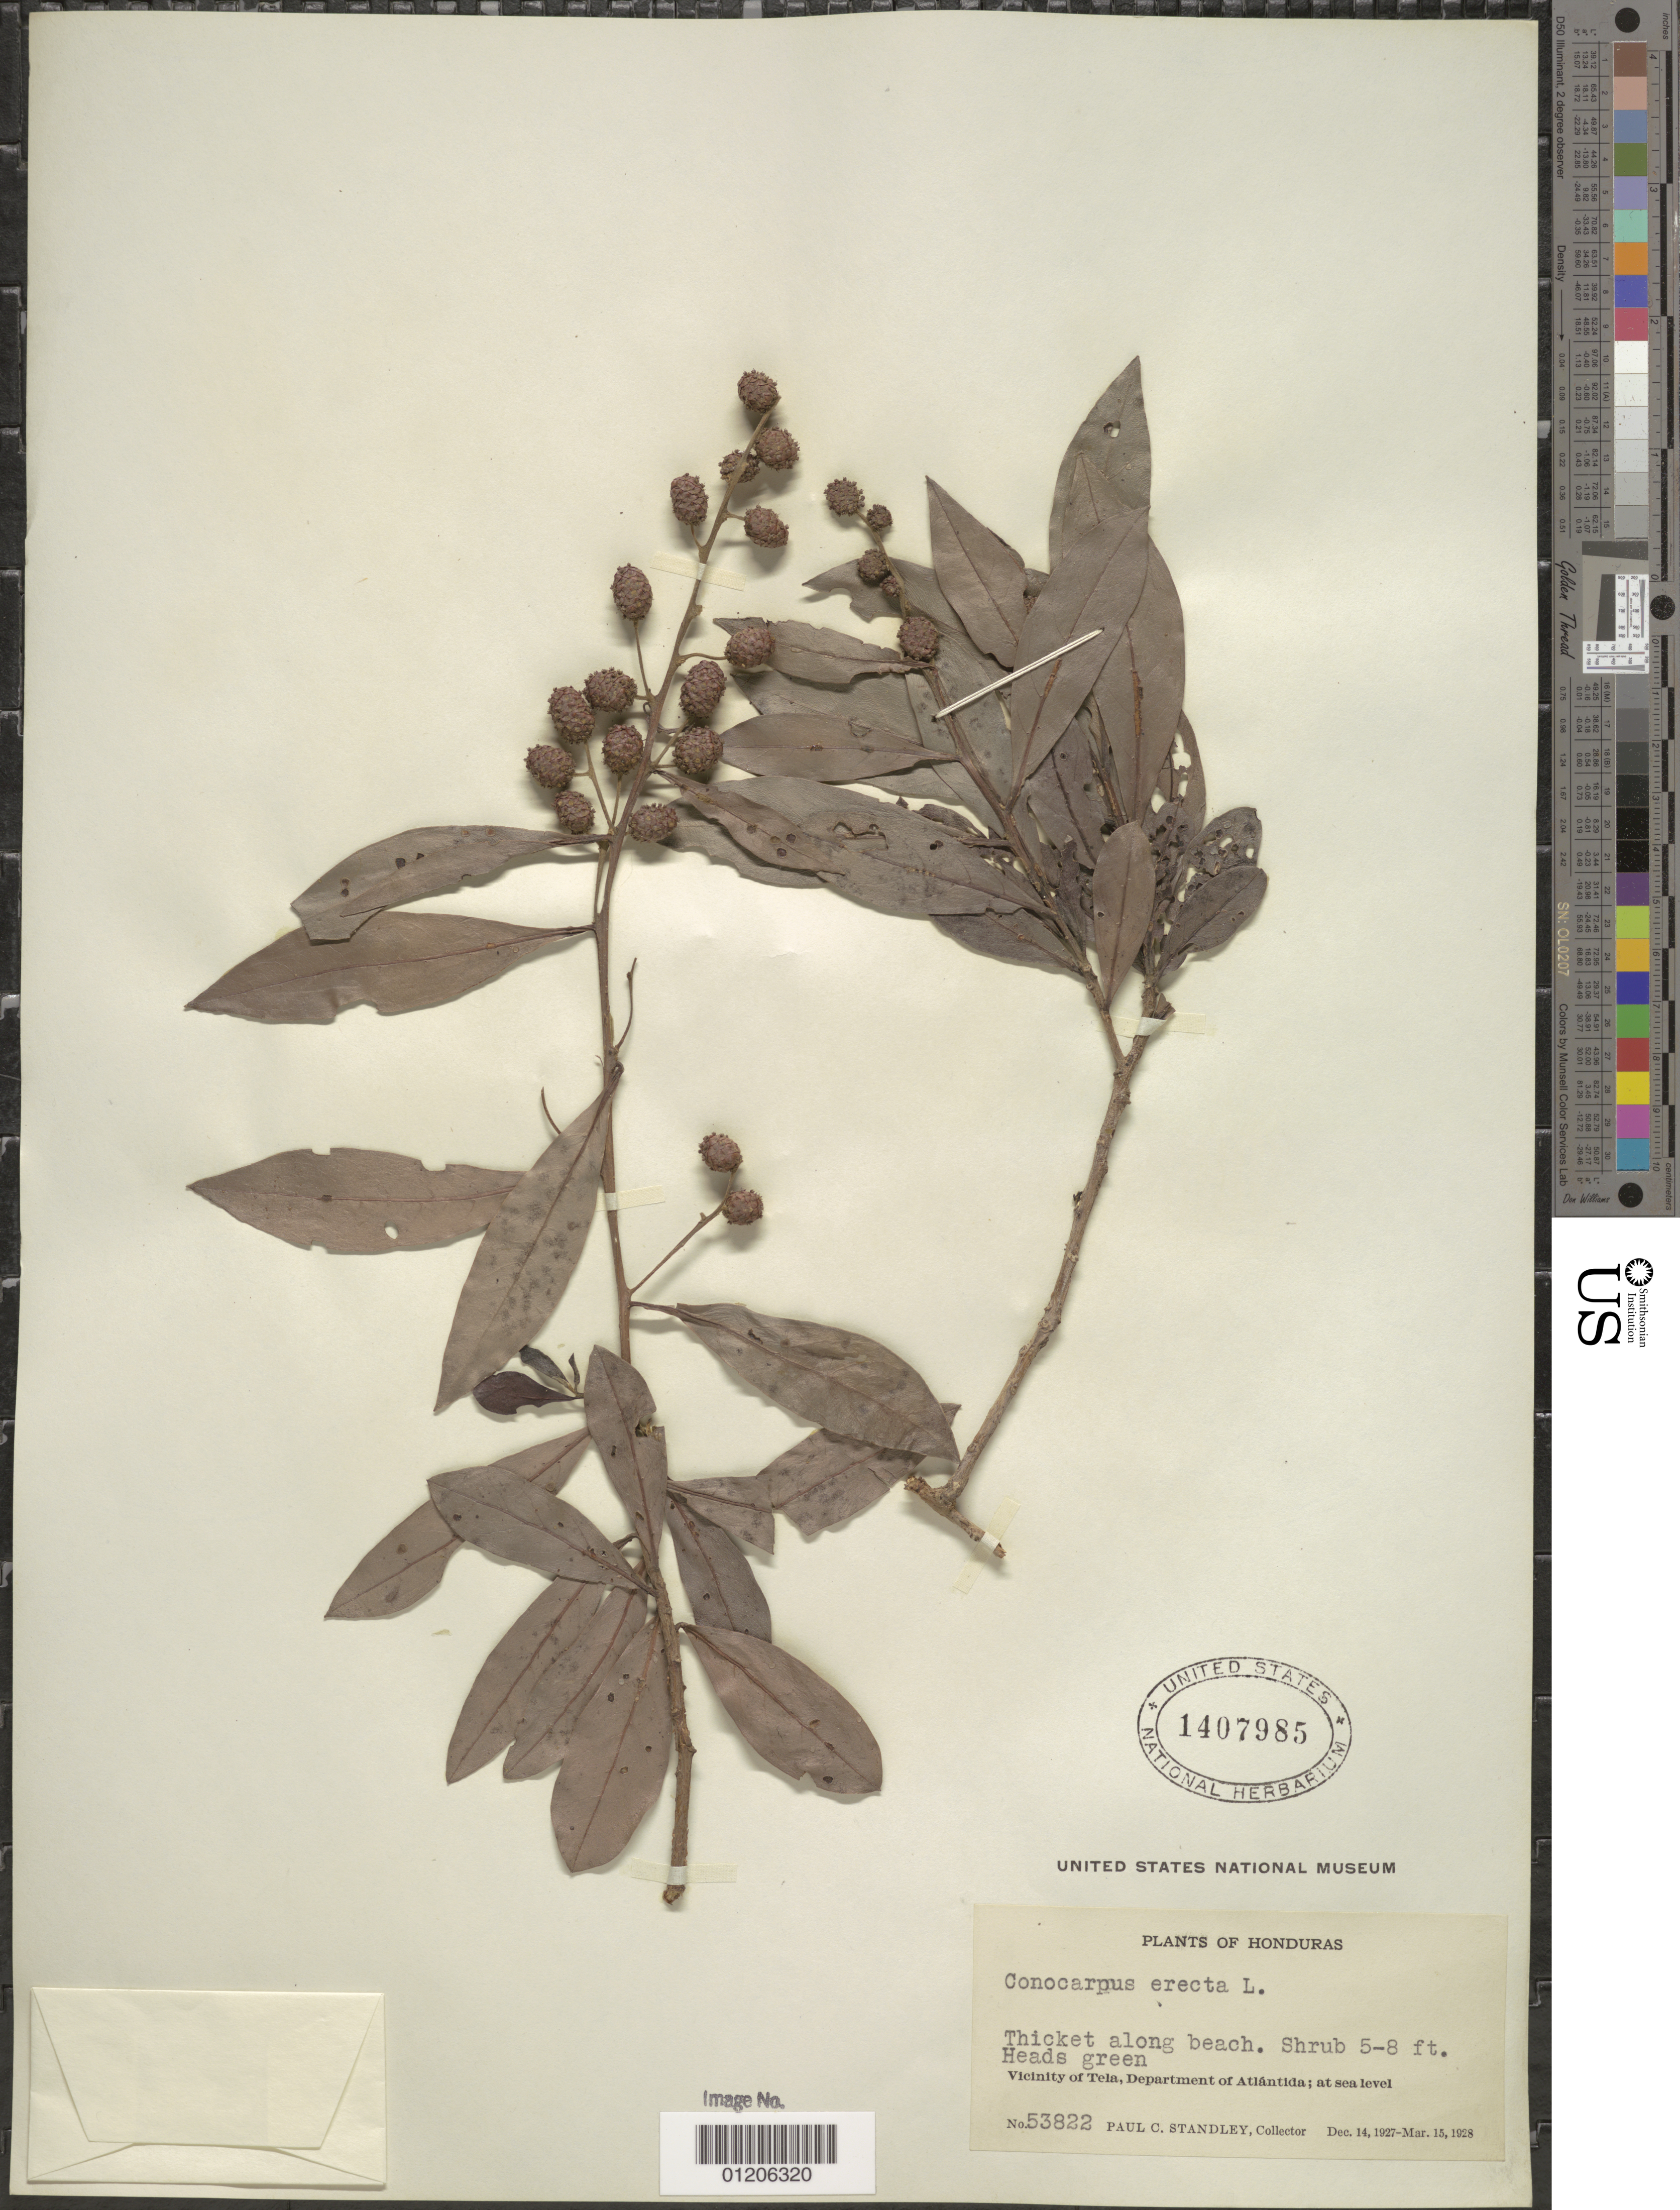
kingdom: Plantae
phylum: Tracheophyta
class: Magnoliopsida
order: Myrtales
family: Combretaceae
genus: Conocarpus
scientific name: Conocarpus erectus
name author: L.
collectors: P. C. Standley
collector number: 53822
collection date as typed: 14 Dec 1927 to 15 Mar 1927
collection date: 1927-03-15/1927-12-14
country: Honduras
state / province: Atlántida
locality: Vicinity of Tela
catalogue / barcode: US 1407985